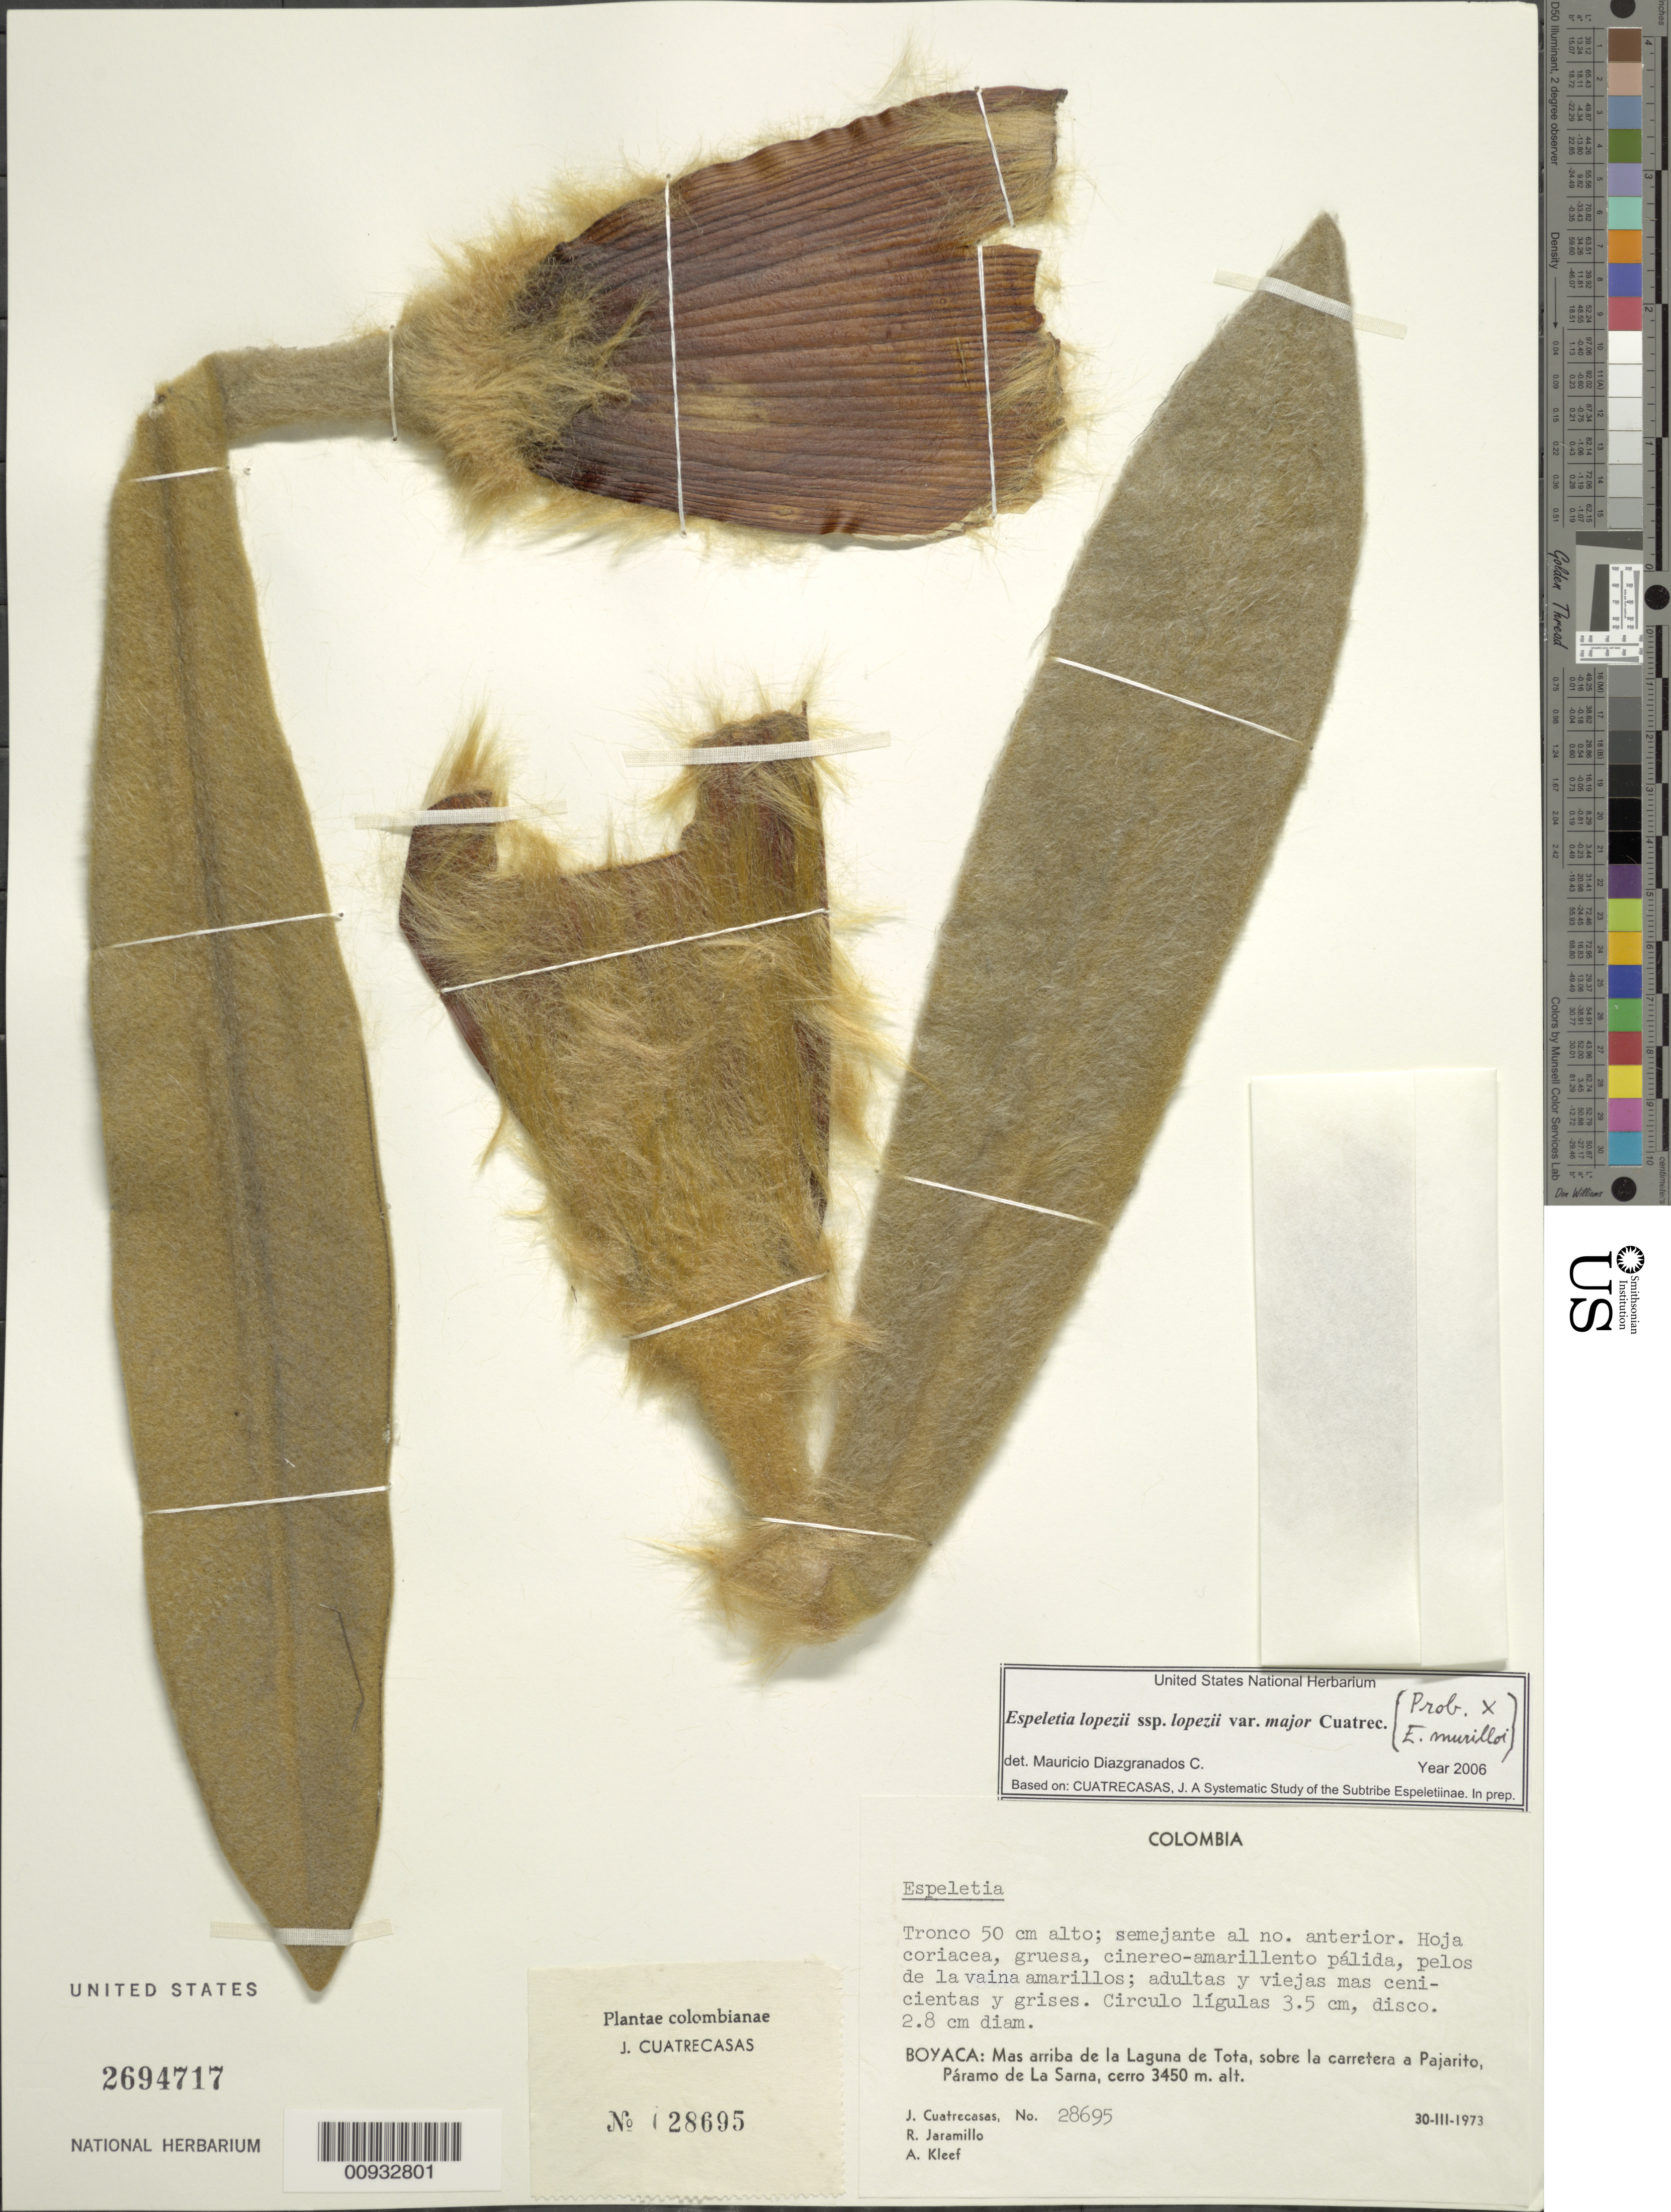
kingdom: Plantae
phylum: Tracheophyta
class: Magnoliopsida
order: Asterales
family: Asteraceae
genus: Espeletia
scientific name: Espeletia lopezii var. major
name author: Cuatrec.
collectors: J. Cuatrecasas, R. Jaramillo M. & A. Kleef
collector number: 28695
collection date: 1973-03-30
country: Colombia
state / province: Boyacá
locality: Mas arriba de la Laguna de Tota, sobre la carretera a Pajarito, Paramo de La Sarna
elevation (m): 3450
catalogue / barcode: US 2694717